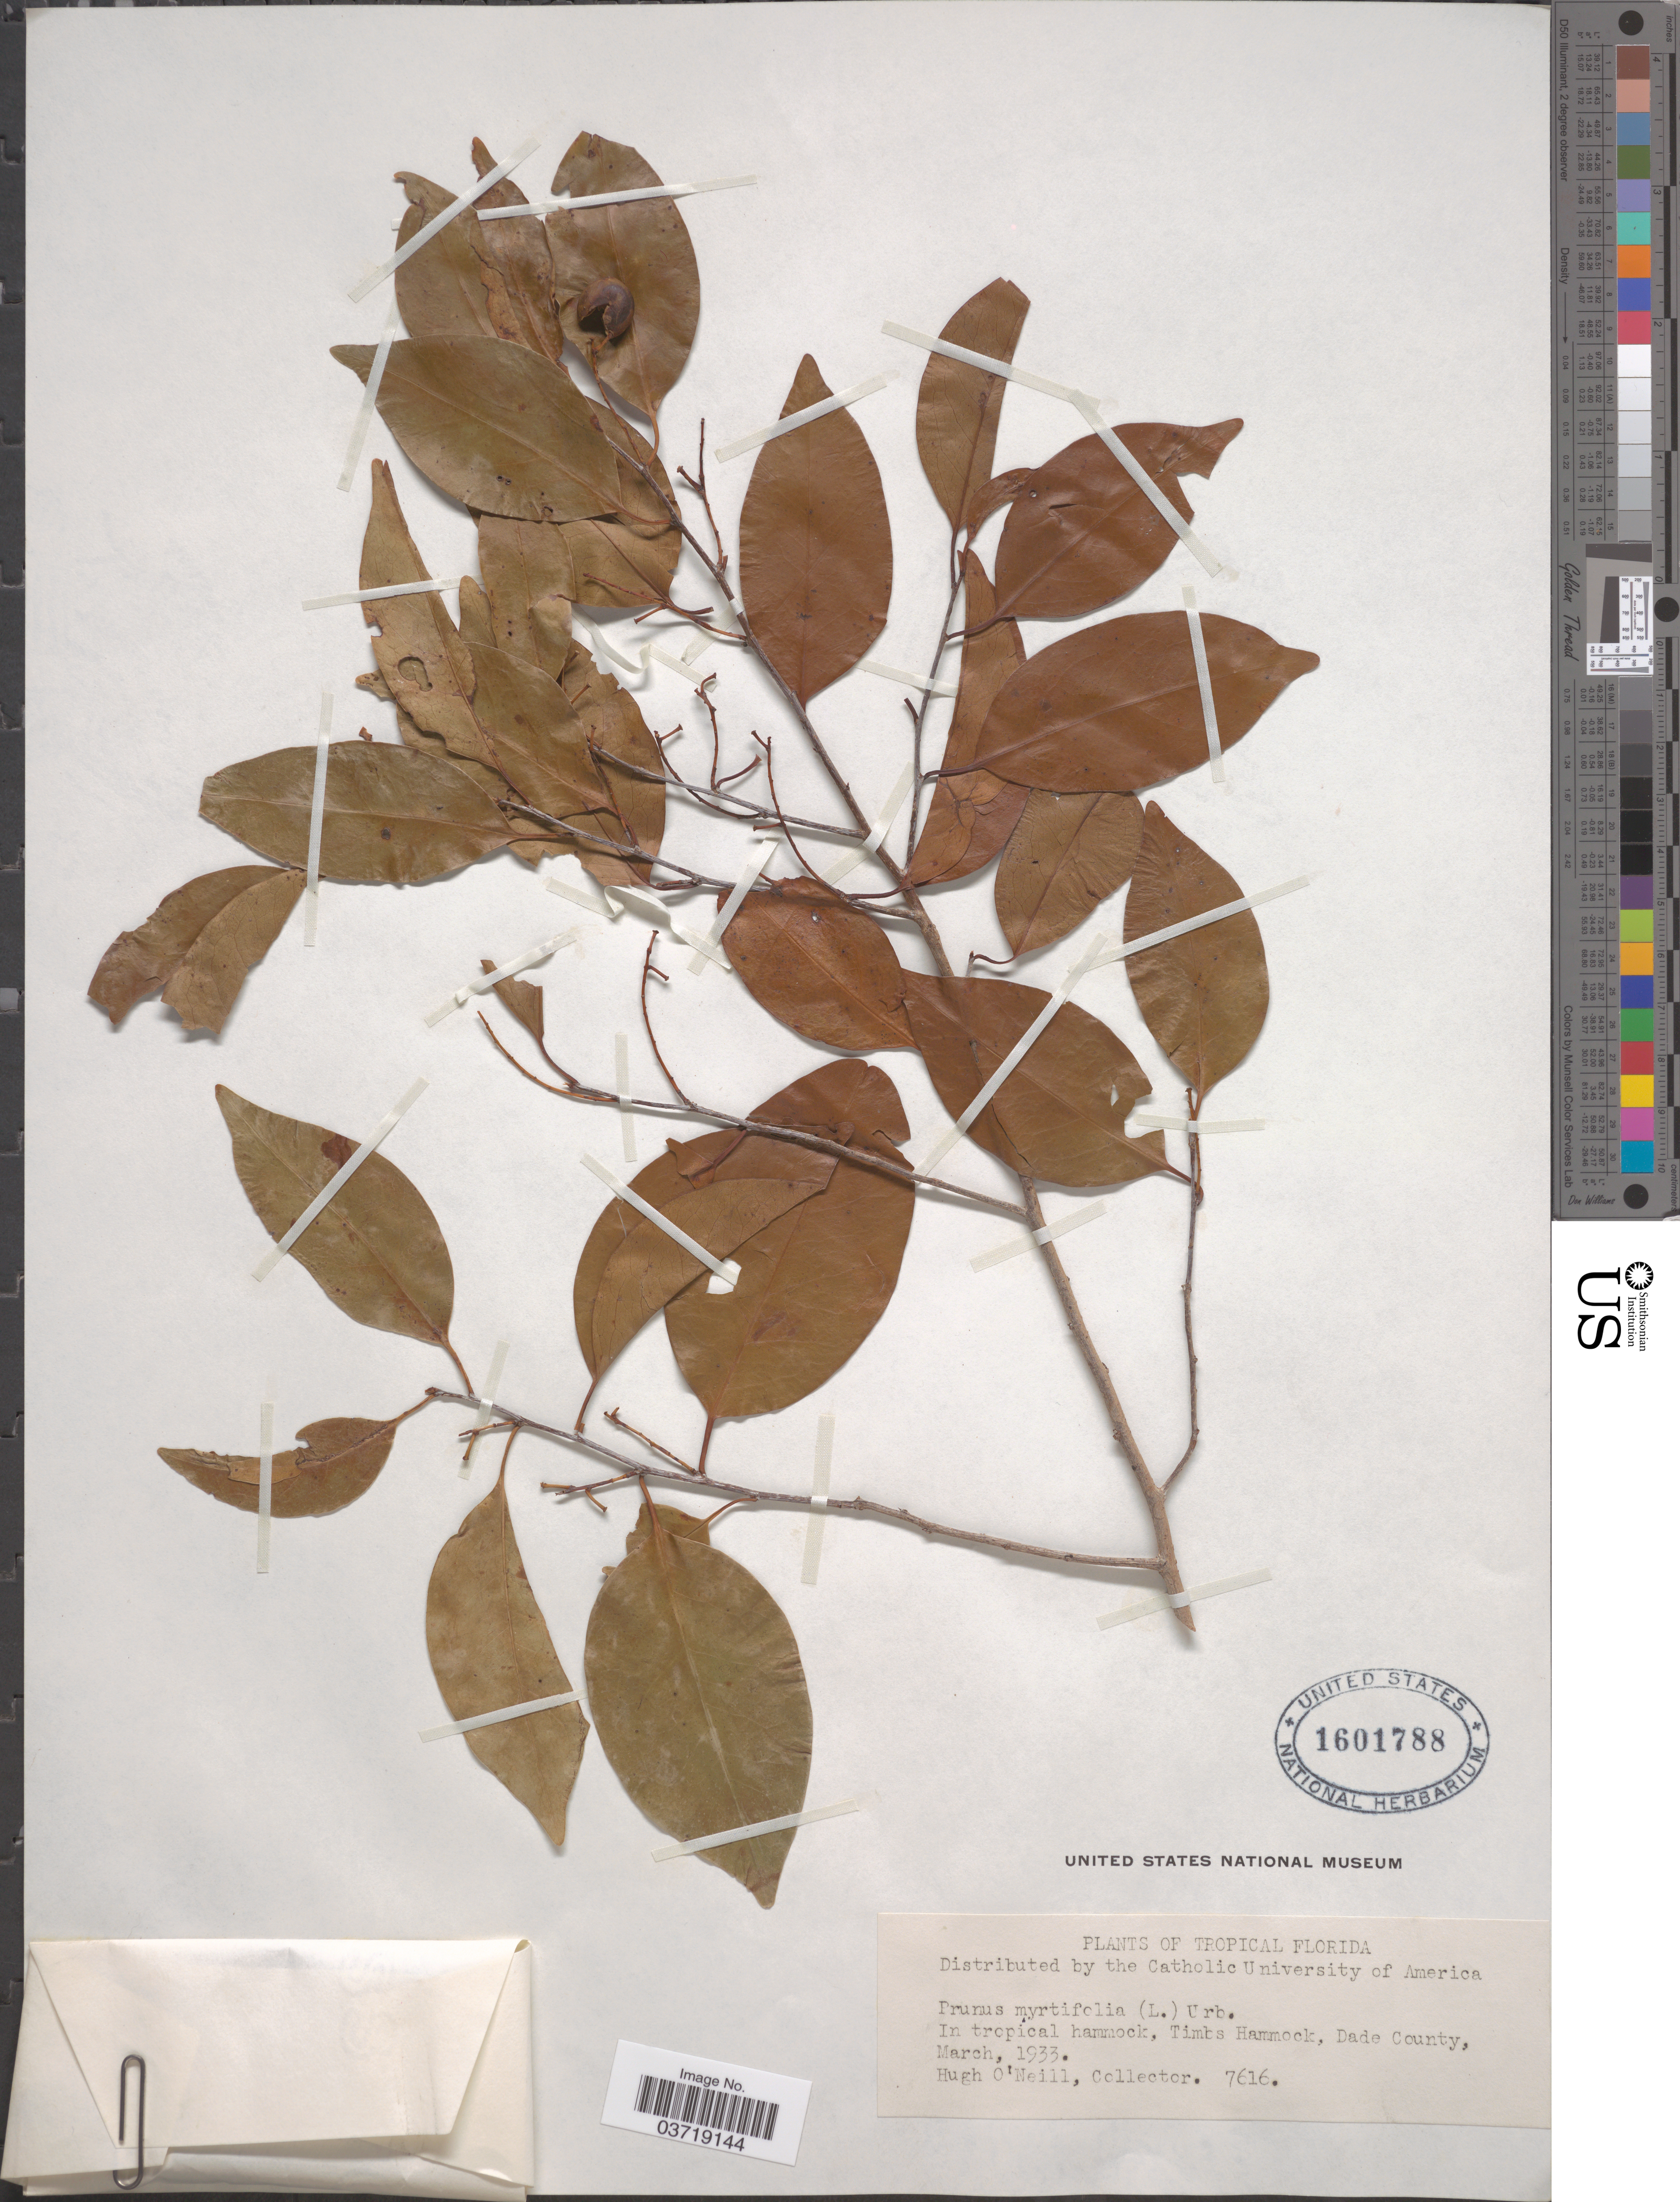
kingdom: Plantae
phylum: Tracheophyta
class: Magnoliopsida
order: Rosales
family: Rosaceae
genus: Prunus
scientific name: Prunus myrtifolia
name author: (L.) Urb.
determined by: Strong, Mark T., (BOT), Smithsonian Institution - National Museum of Natural History (UNITED STATES)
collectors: H. O'Neill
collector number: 7616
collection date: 1933-03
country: United States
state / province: Florida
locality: Tropical Florida. Timbs Hammock, Dade County.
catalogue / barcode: US 1601788